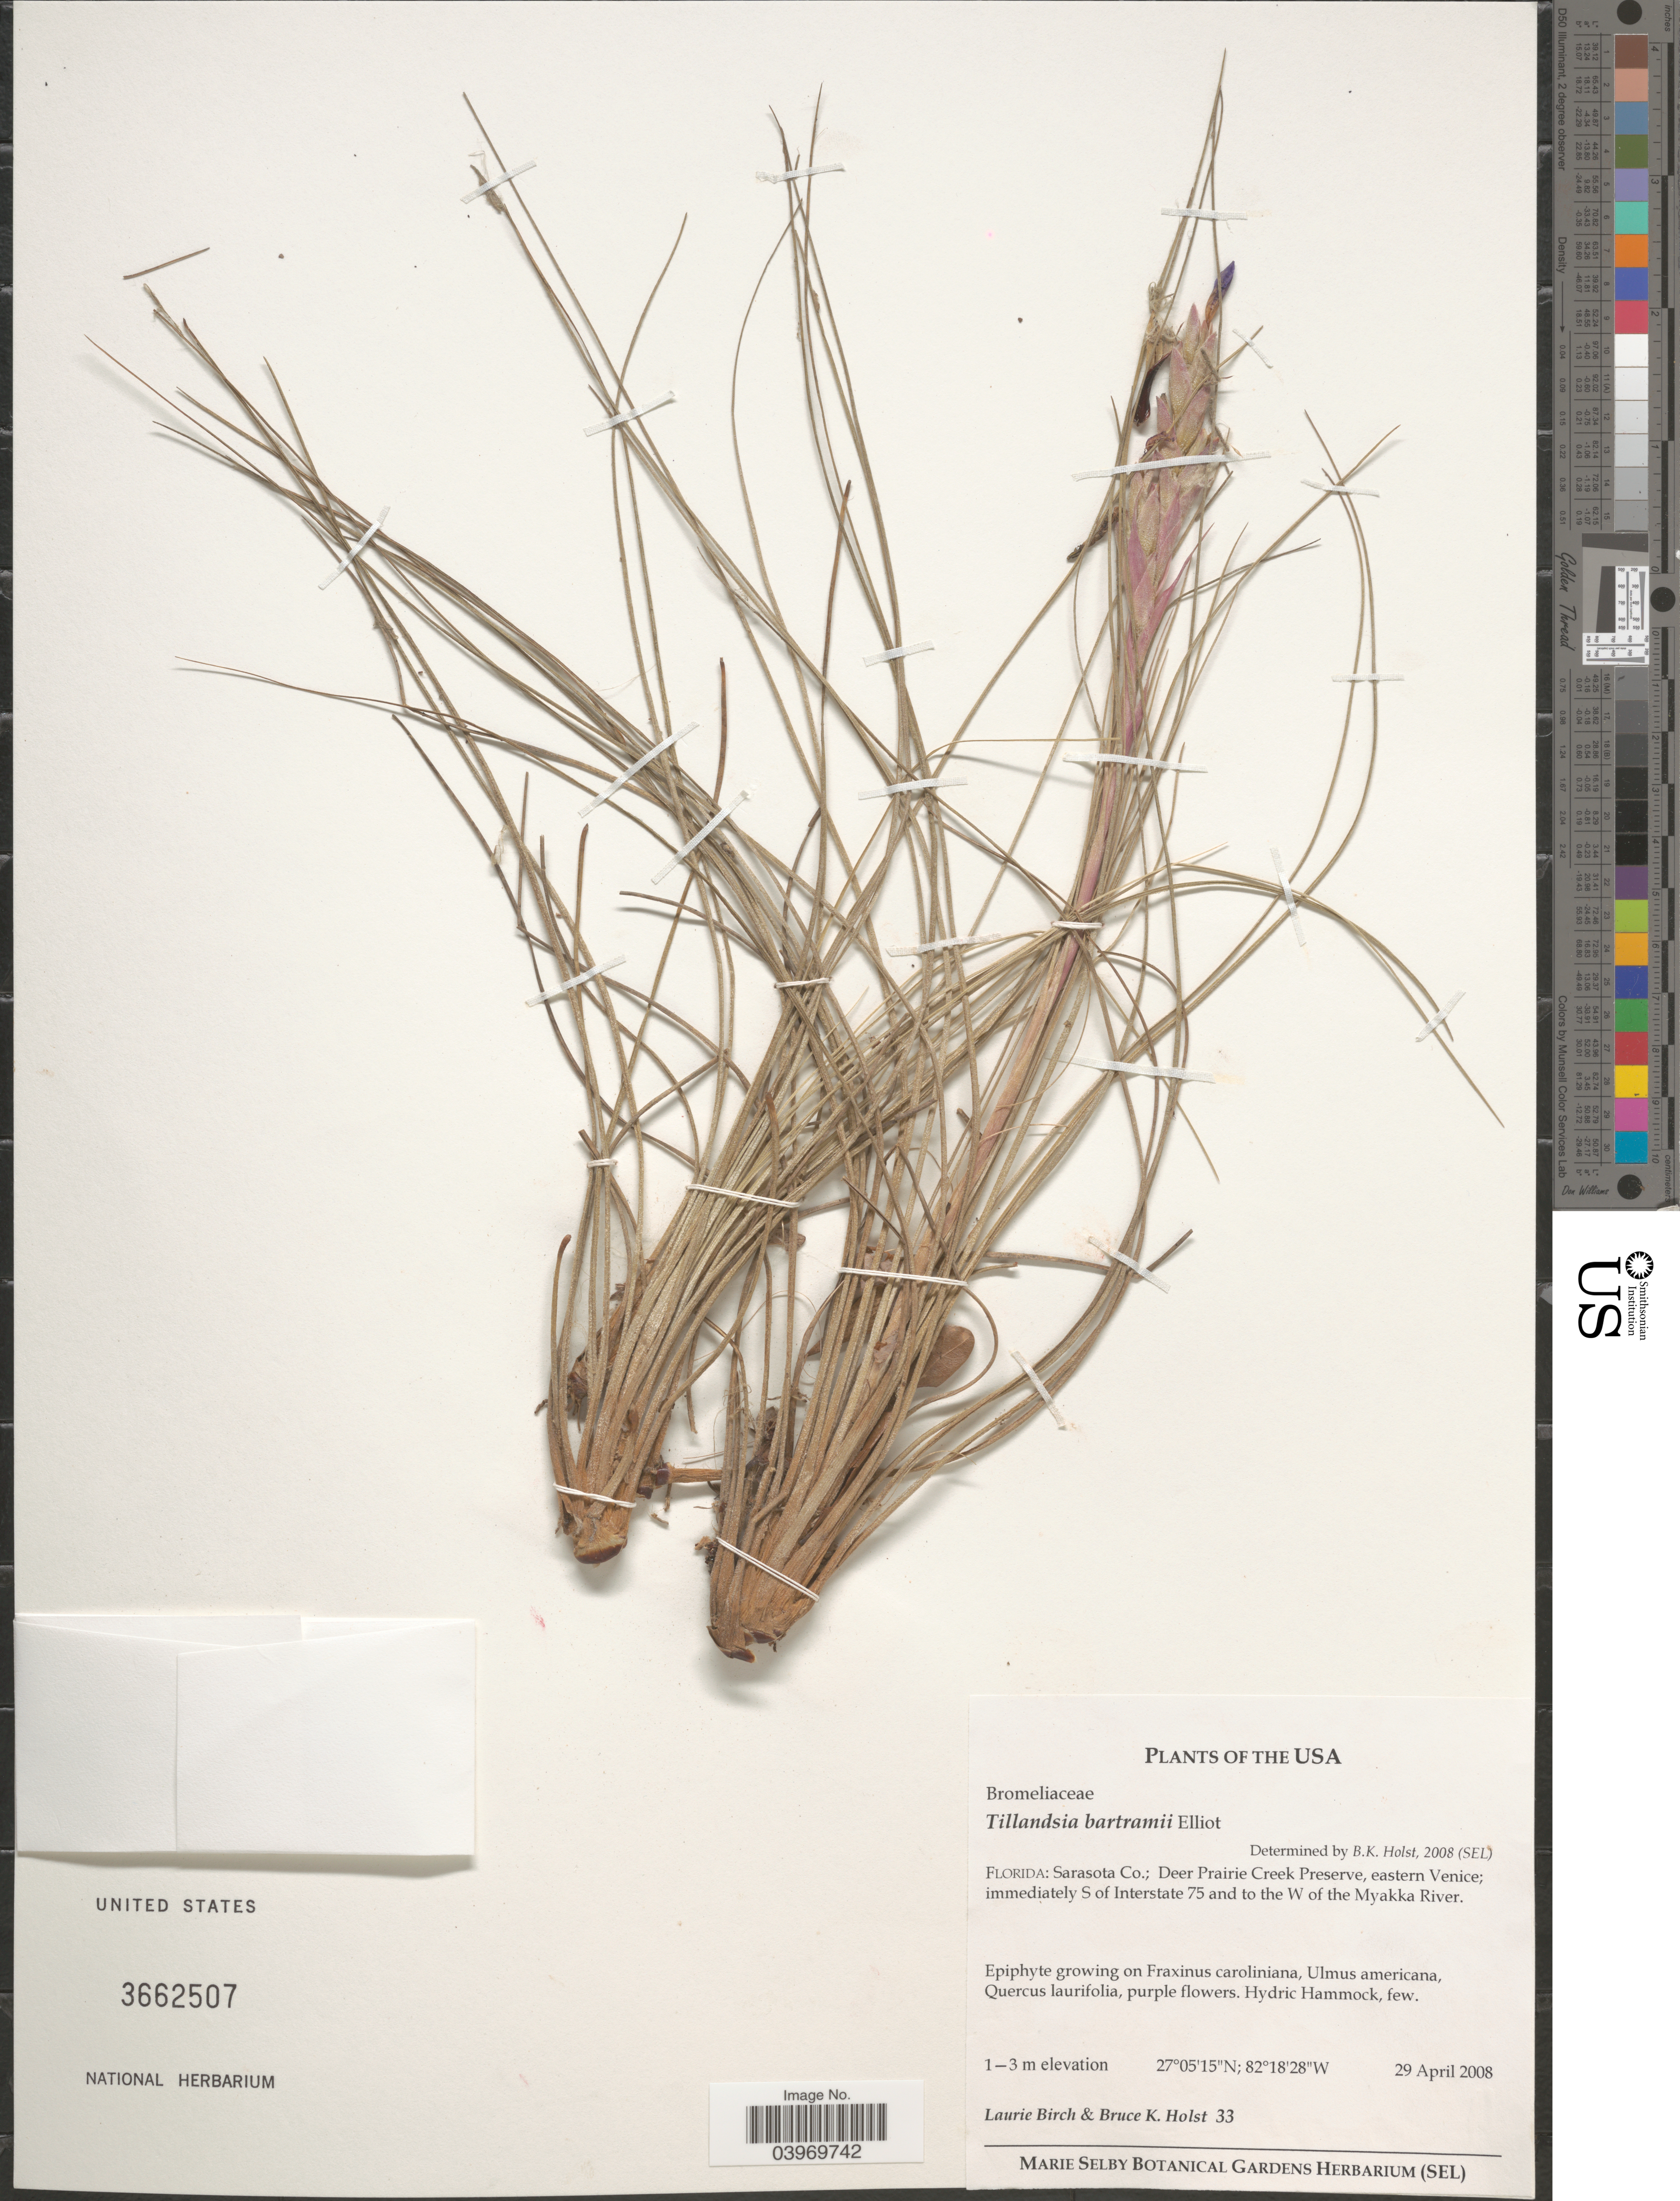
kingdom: Plantae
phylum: Tracheophyta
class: Liliopsida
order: Poales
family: Bromeliaceae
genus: Tillandsia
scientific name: Tillandsia bartramii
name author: Elliott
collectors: L. Birch & B. Holst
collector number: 33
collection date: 2008-04-29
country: United States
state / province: Florida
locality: Sarasota Co.; Deer Prairie Creek Preserve, eastern Venice; immediately S of Interstate 75 and to the W of the Myakka River.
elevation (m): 1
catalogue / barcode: US 3662507